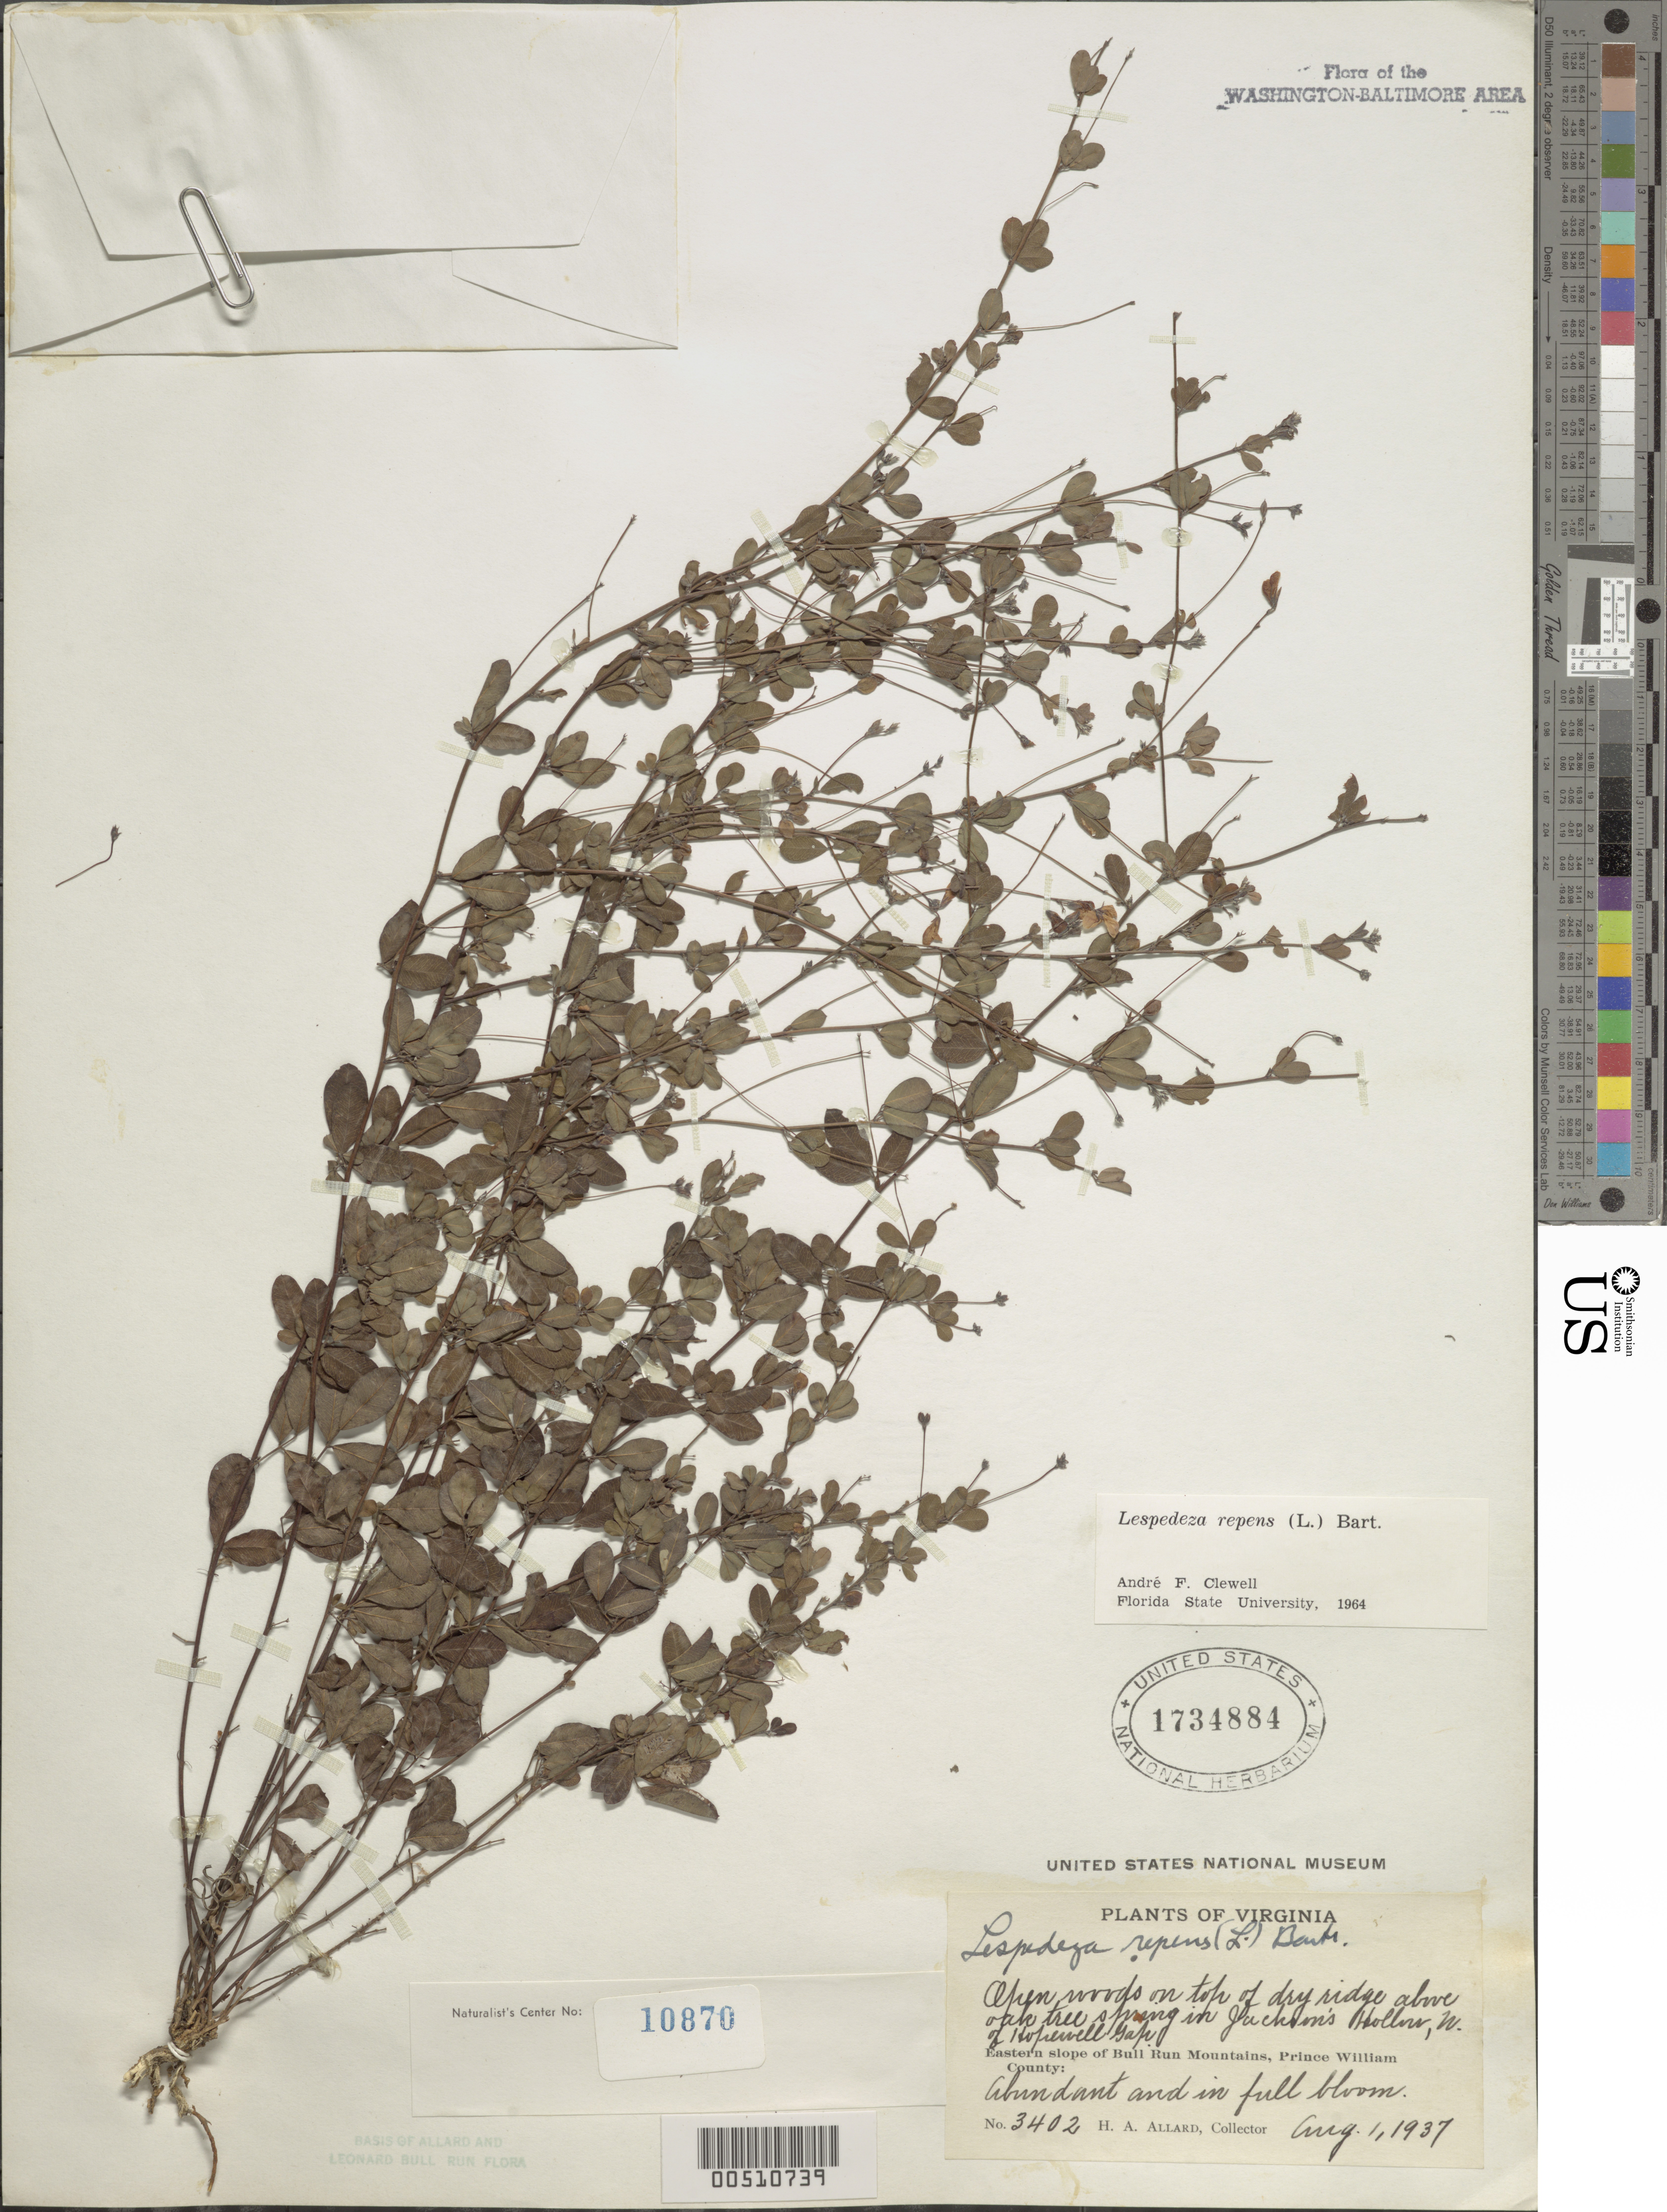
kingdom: Plantae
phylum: Tracheophyta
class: Magnoliopsida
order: Fabales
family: Fabaceae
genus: Lespedeza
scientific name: Lespedeza repens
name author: (L.) W.P.C. Barton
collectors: H. A. Allard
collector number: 3402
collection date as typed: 01 Aug 1937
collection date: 1937-08-01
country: United States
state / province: Virginia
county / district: Prince William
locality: Jackson's Hollow, W of Hopewell Gap, E slope of Bull Run Mts. Bull Run Mts.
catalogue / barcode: US 1734884